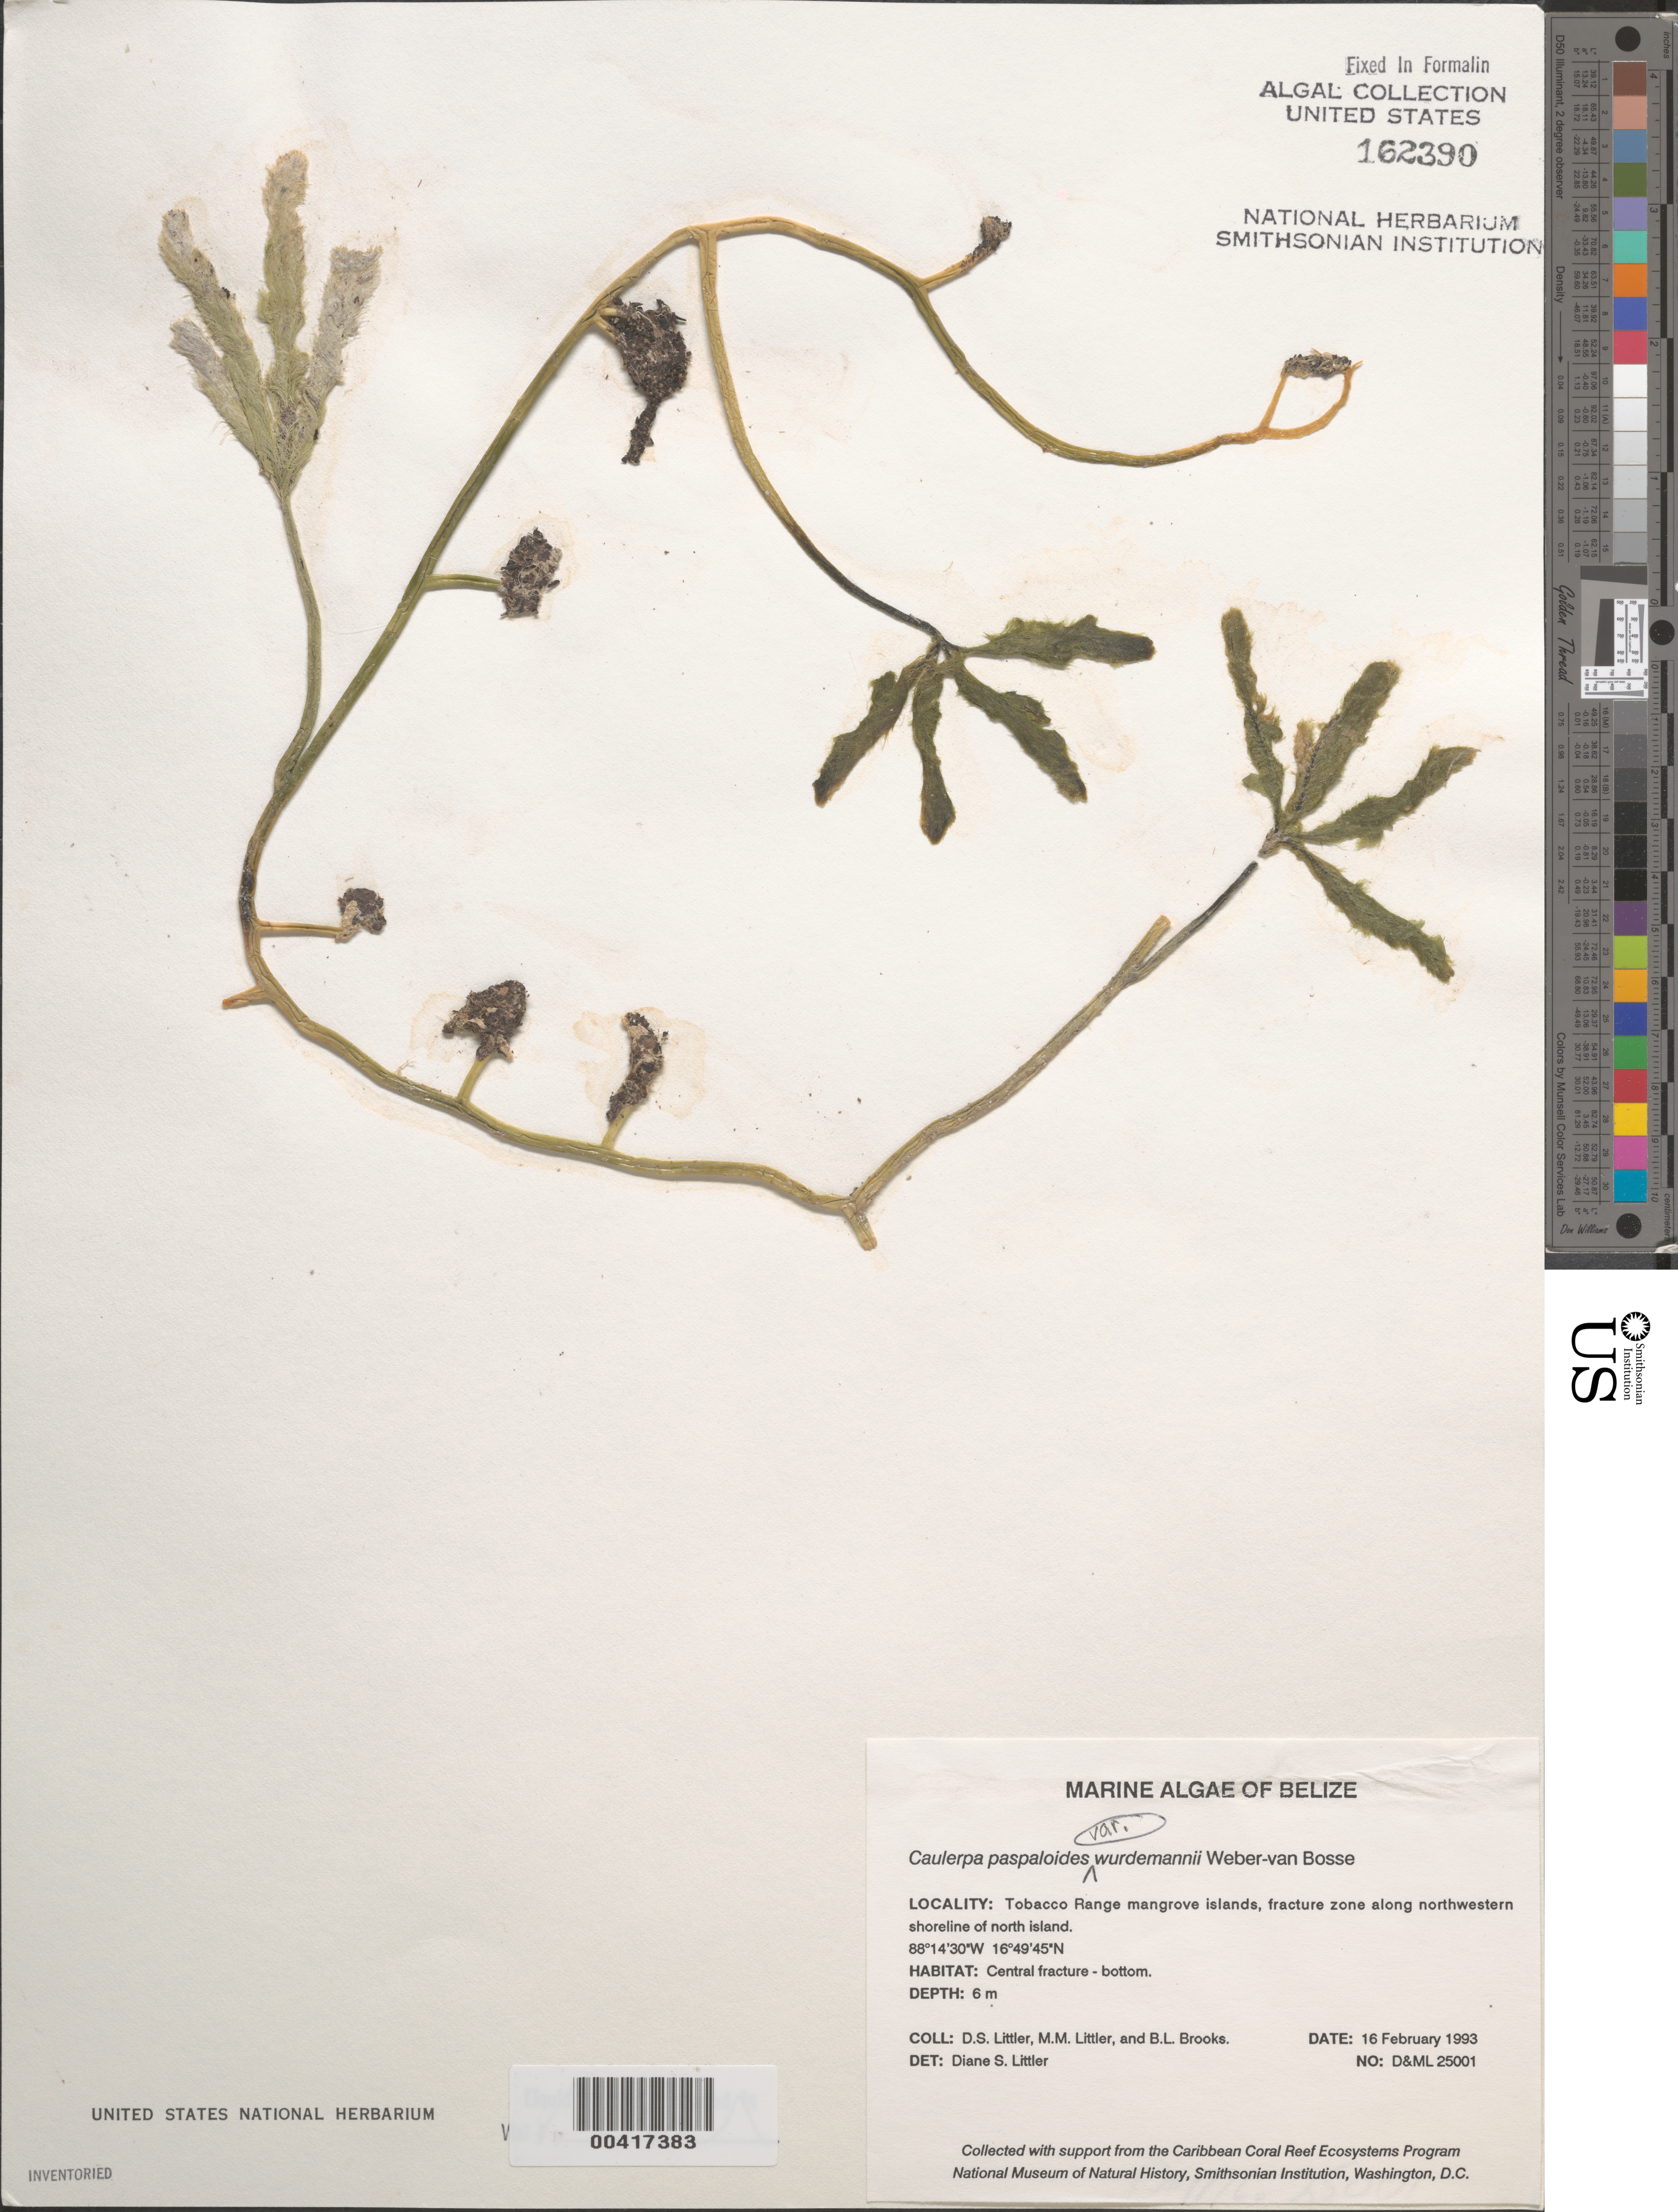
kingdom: Plantae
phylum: Chlorophyta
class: Ulvophyceae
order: Bryopsidales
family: Caulerpaceae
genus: Caulerpa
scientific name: Caulerpa paspaloides var. wurdemannii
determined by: Littler, D. S.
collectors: D. S. Littler, M. M. Littler & B. Brooks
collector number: D&ML 25001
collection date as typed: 16 Feb 1993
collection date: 1993-02-16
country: Belize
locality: Tobacco Range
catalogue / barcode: US 162390